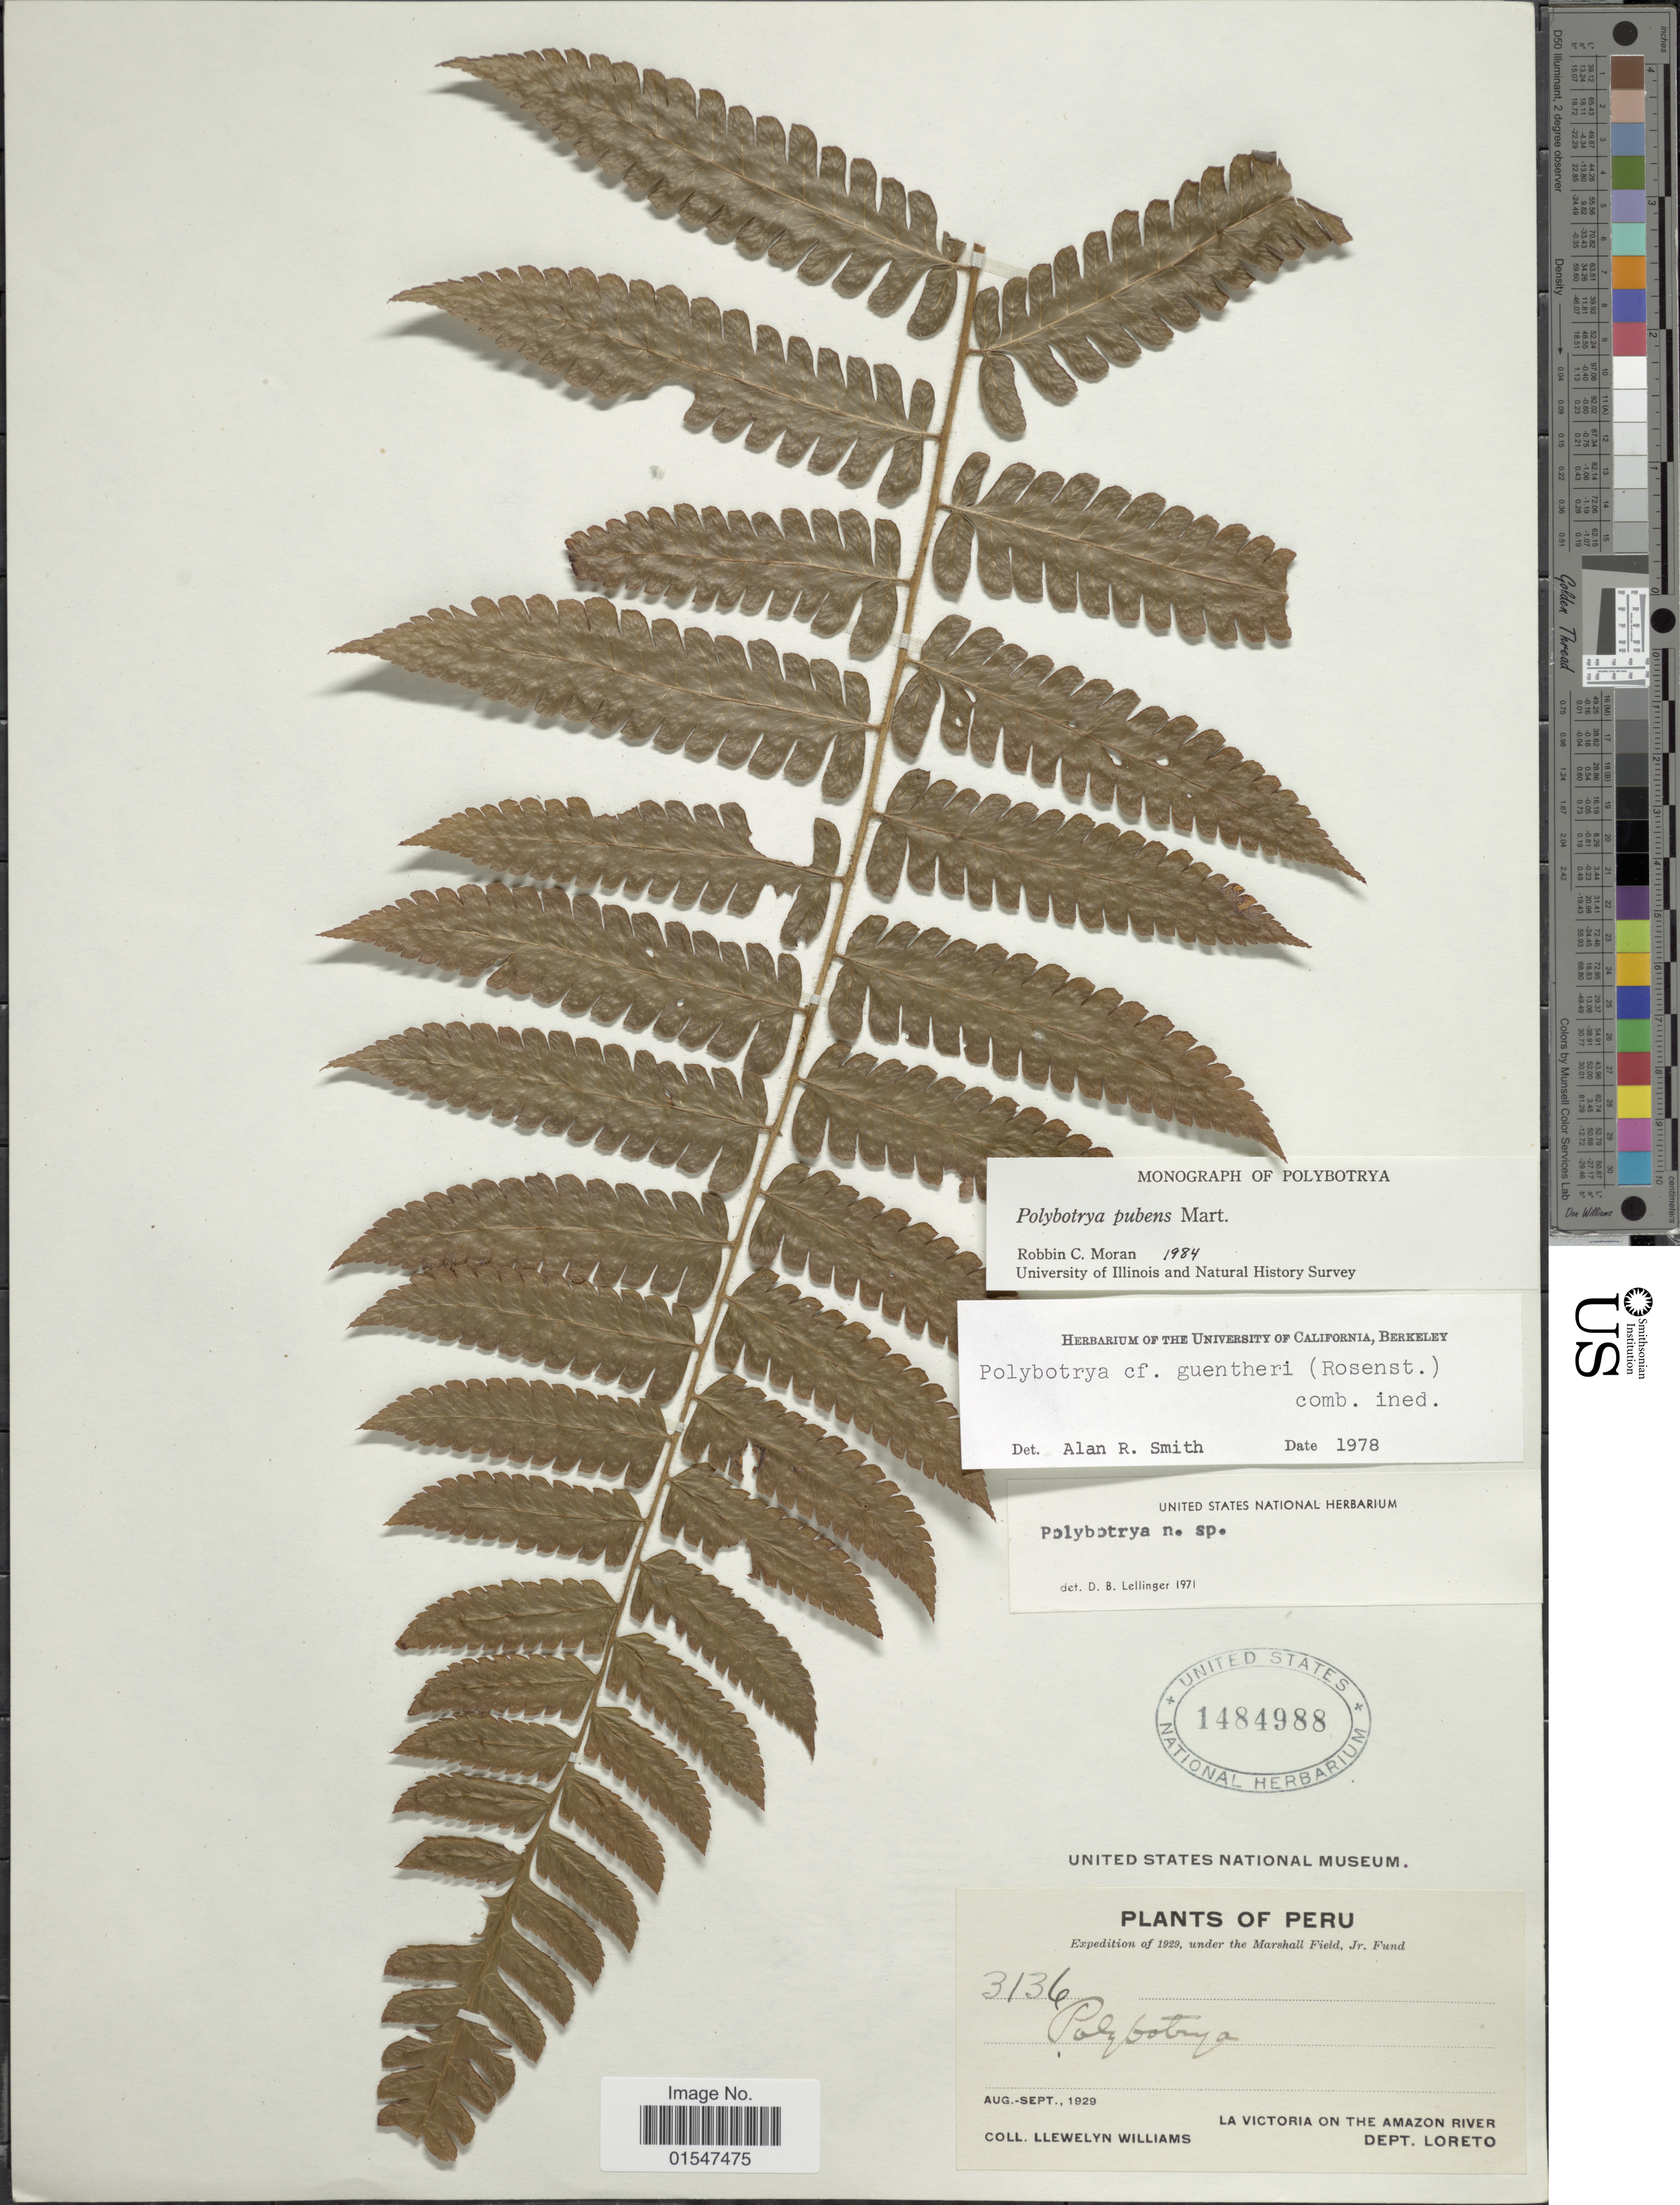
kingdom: Plantae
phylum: Tracheophyta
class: Polypodiopsida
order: Polypodiales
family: Dryopteridaceae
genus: Polybotrya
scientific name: Polybotrya pubens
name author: Mart.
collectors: Ll. Williams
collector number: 3136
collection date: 1929-08/1929-09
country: Peru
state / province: Loreto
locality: La Victoria on the Amazon River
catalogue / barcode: US 1484988